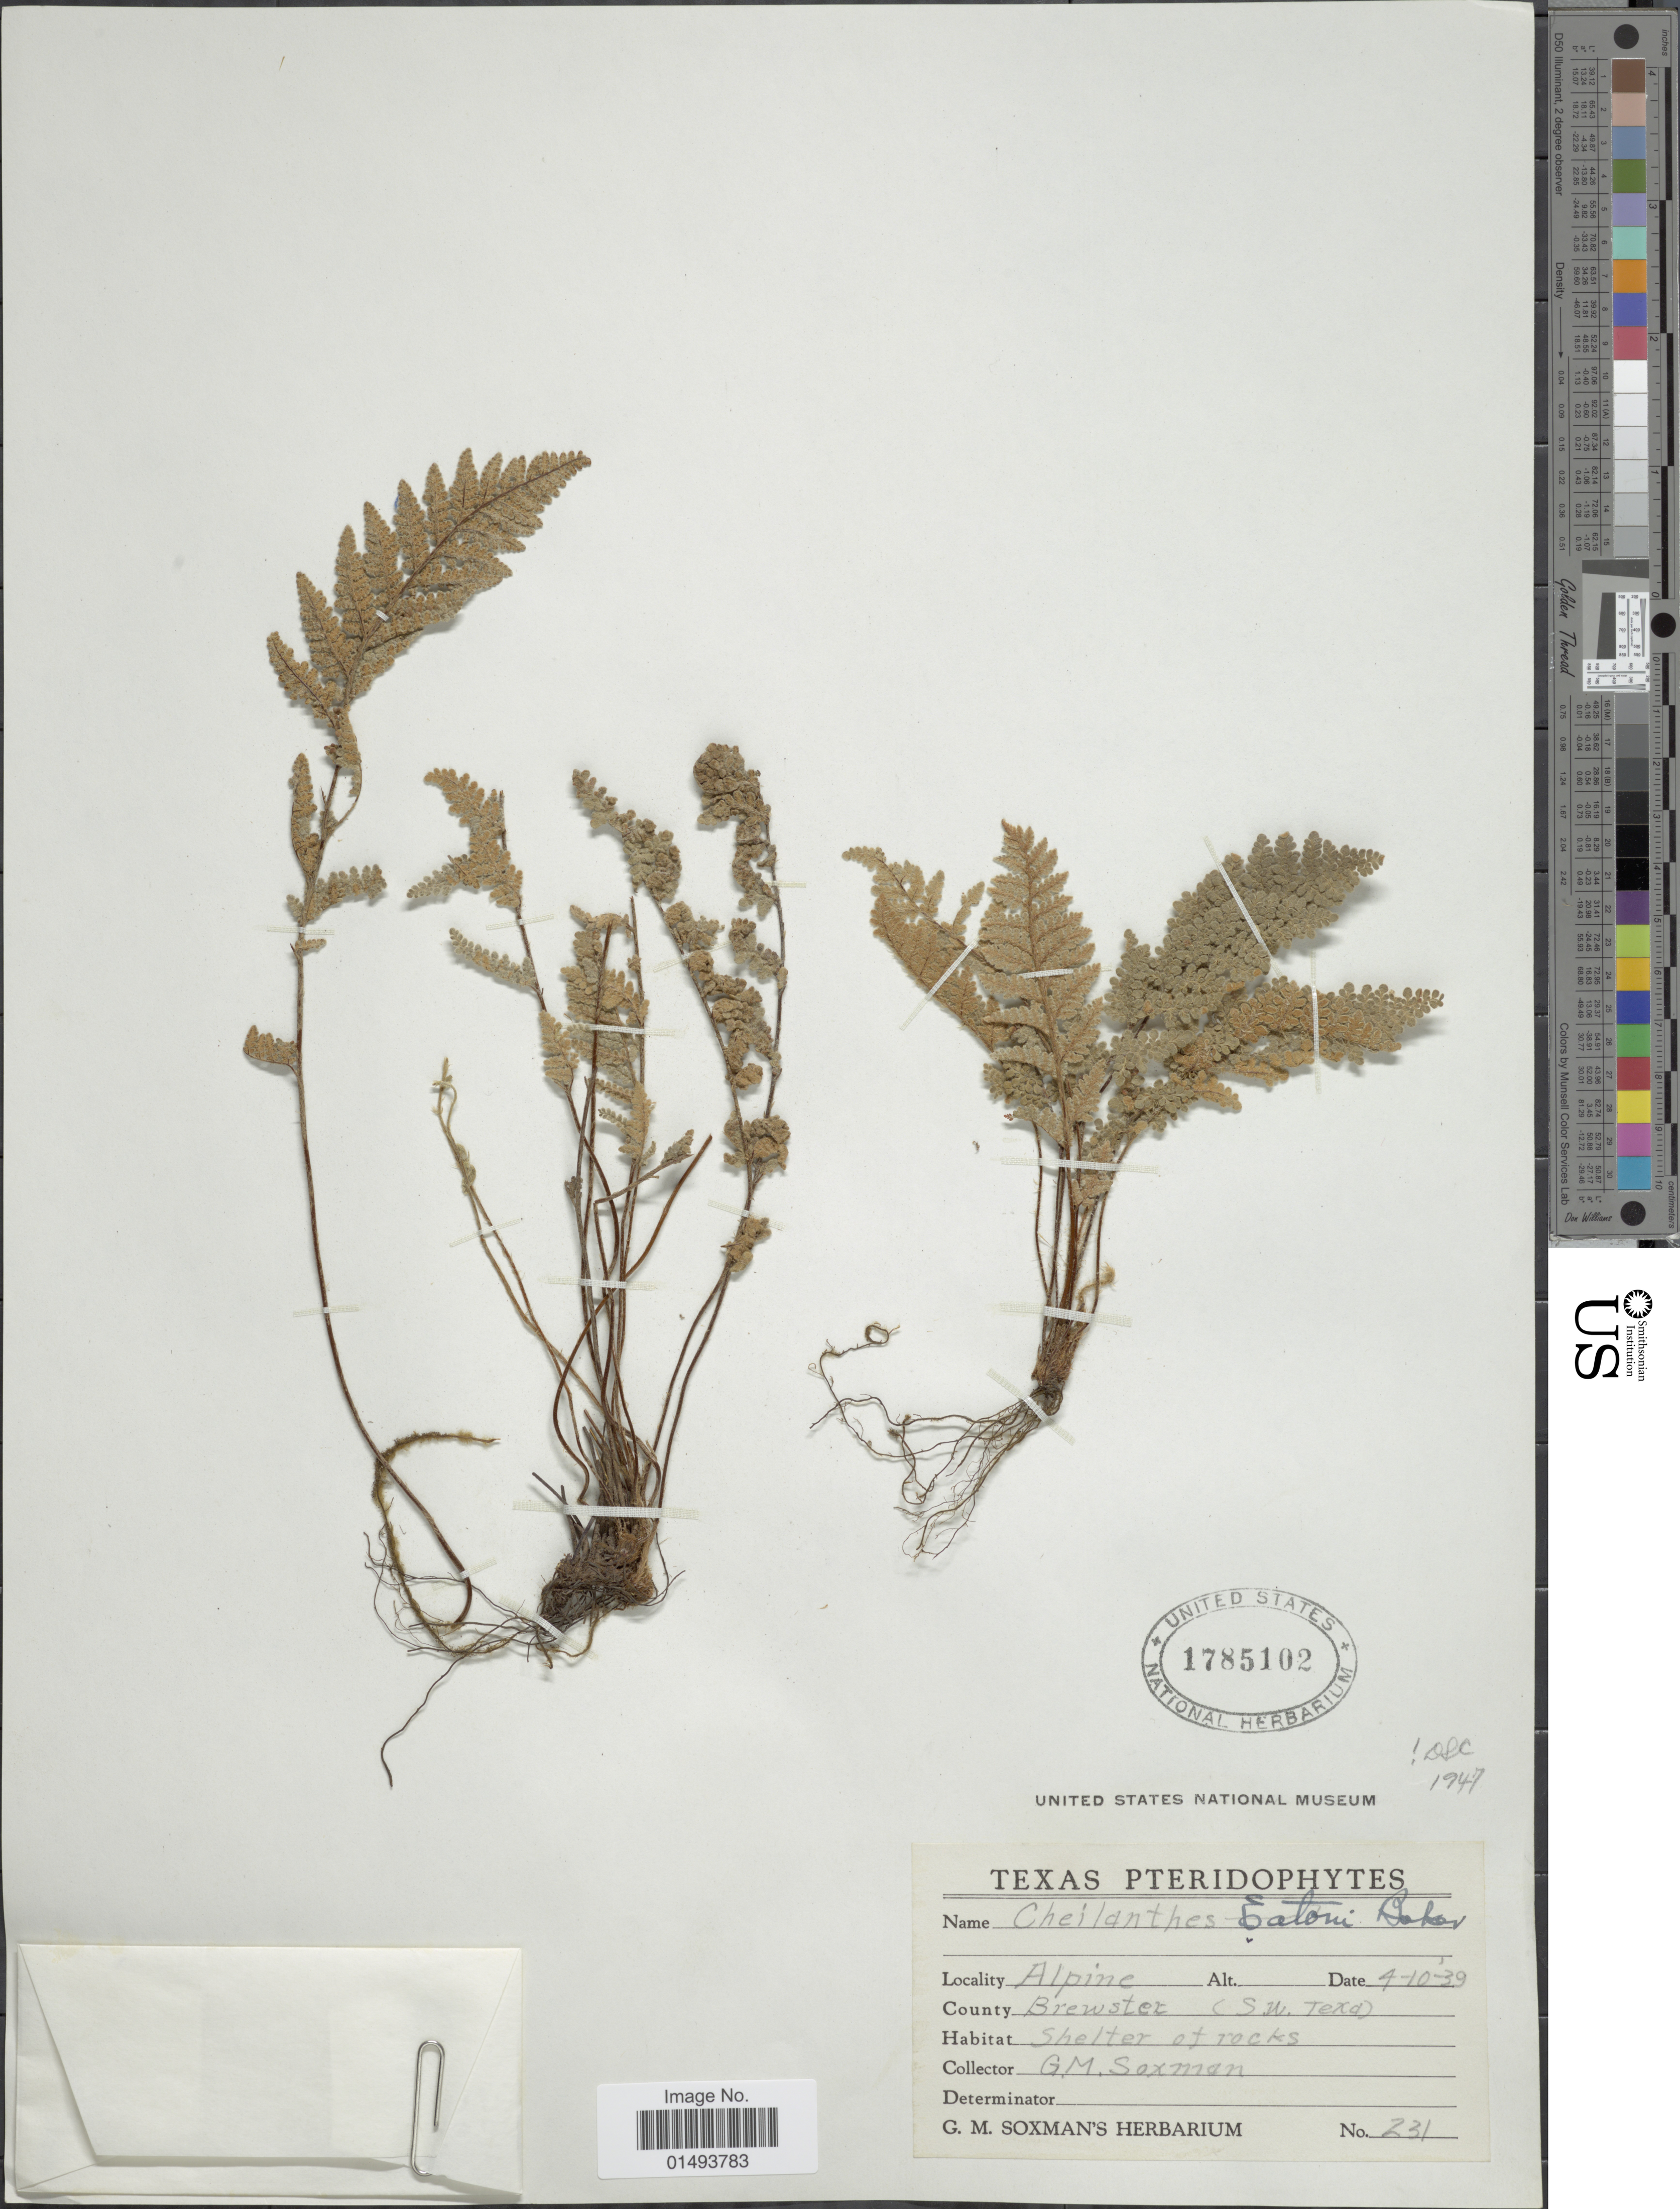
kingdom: Plantae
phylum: Tracheophyta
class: Polypodiopsida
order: Polypodiales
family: Pteridaceae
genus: Myriopteris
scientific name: Myriopteris rufa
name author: Fée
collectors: G. Soxman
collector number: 231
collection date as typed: Transcribed d/m/y: 10/4/39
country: United States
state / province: Texas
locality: Texas Pteridophytes, Alpime, Brewster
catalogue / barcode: US 1785102